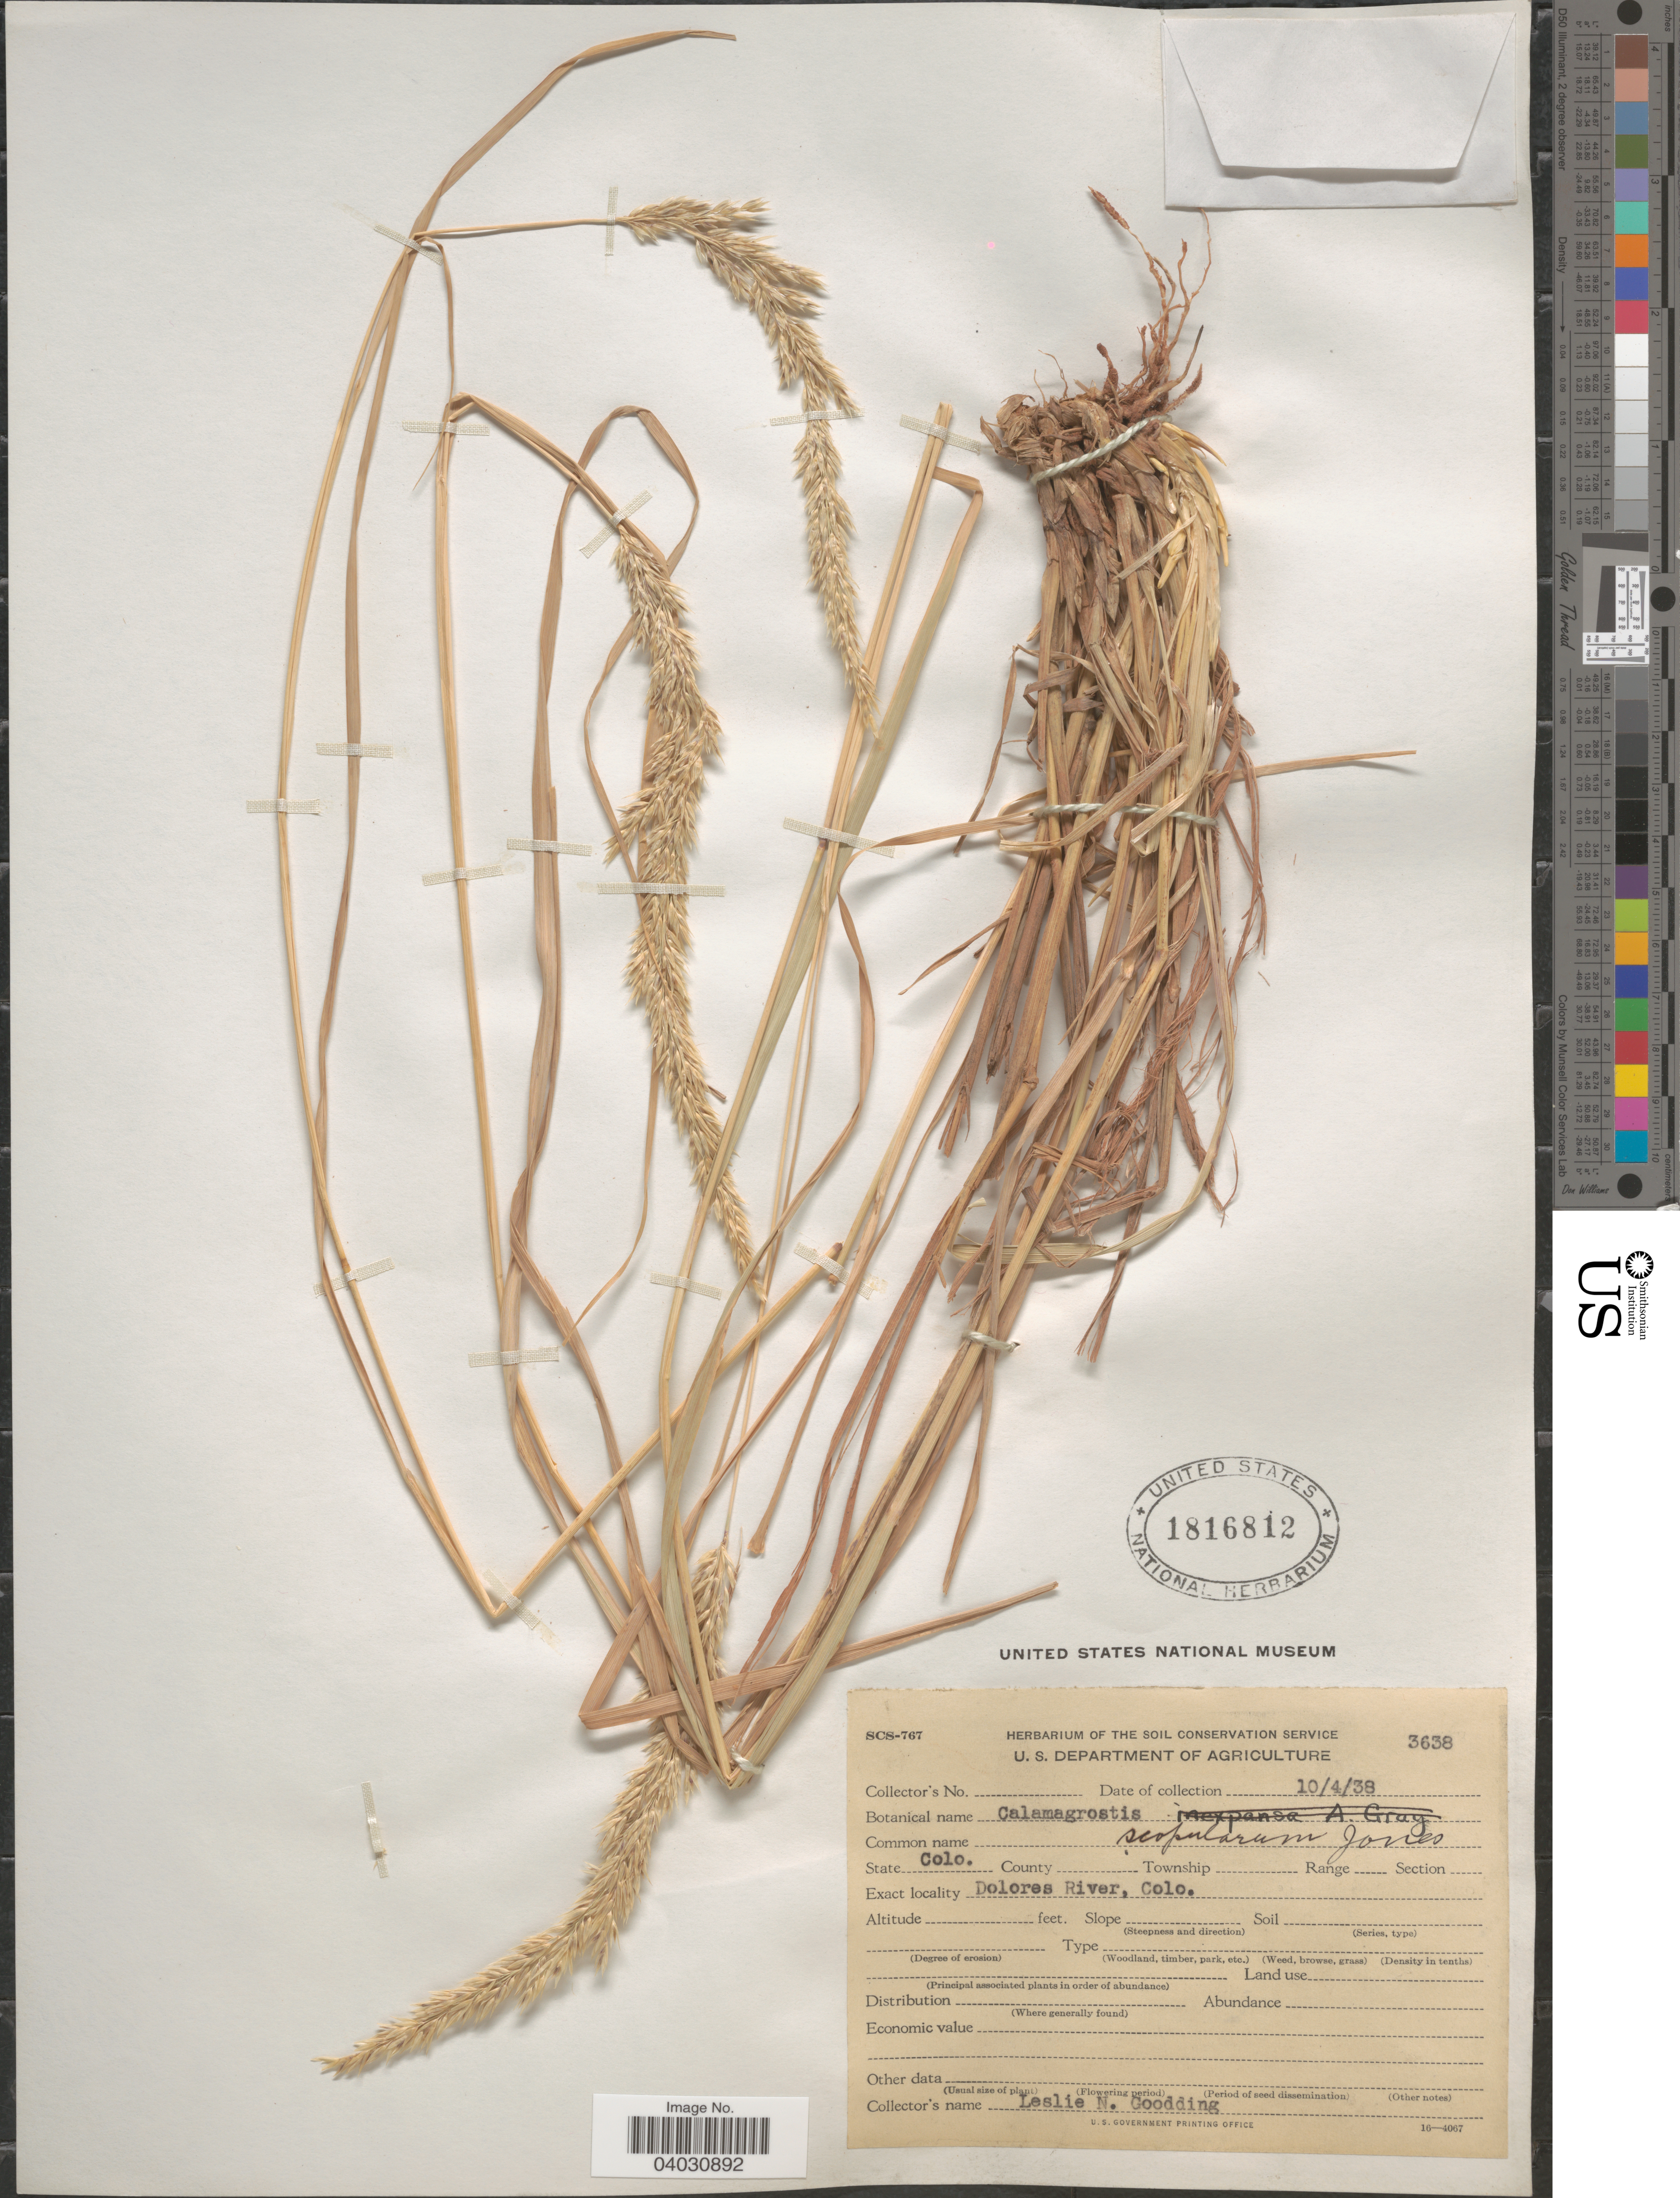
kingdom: Plantae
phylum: Tracheophyta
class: Liliopsida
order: Poales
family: Poaceae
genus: Calamagrostis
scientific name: Calamagrostis scopulorum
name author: M.E. Jones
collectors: L. N. Goodding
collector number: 3638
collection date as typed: Transcribed d/m/y: 4/10/38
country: United States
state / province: Colorado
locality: Dolores River.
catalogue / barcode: US 1816812